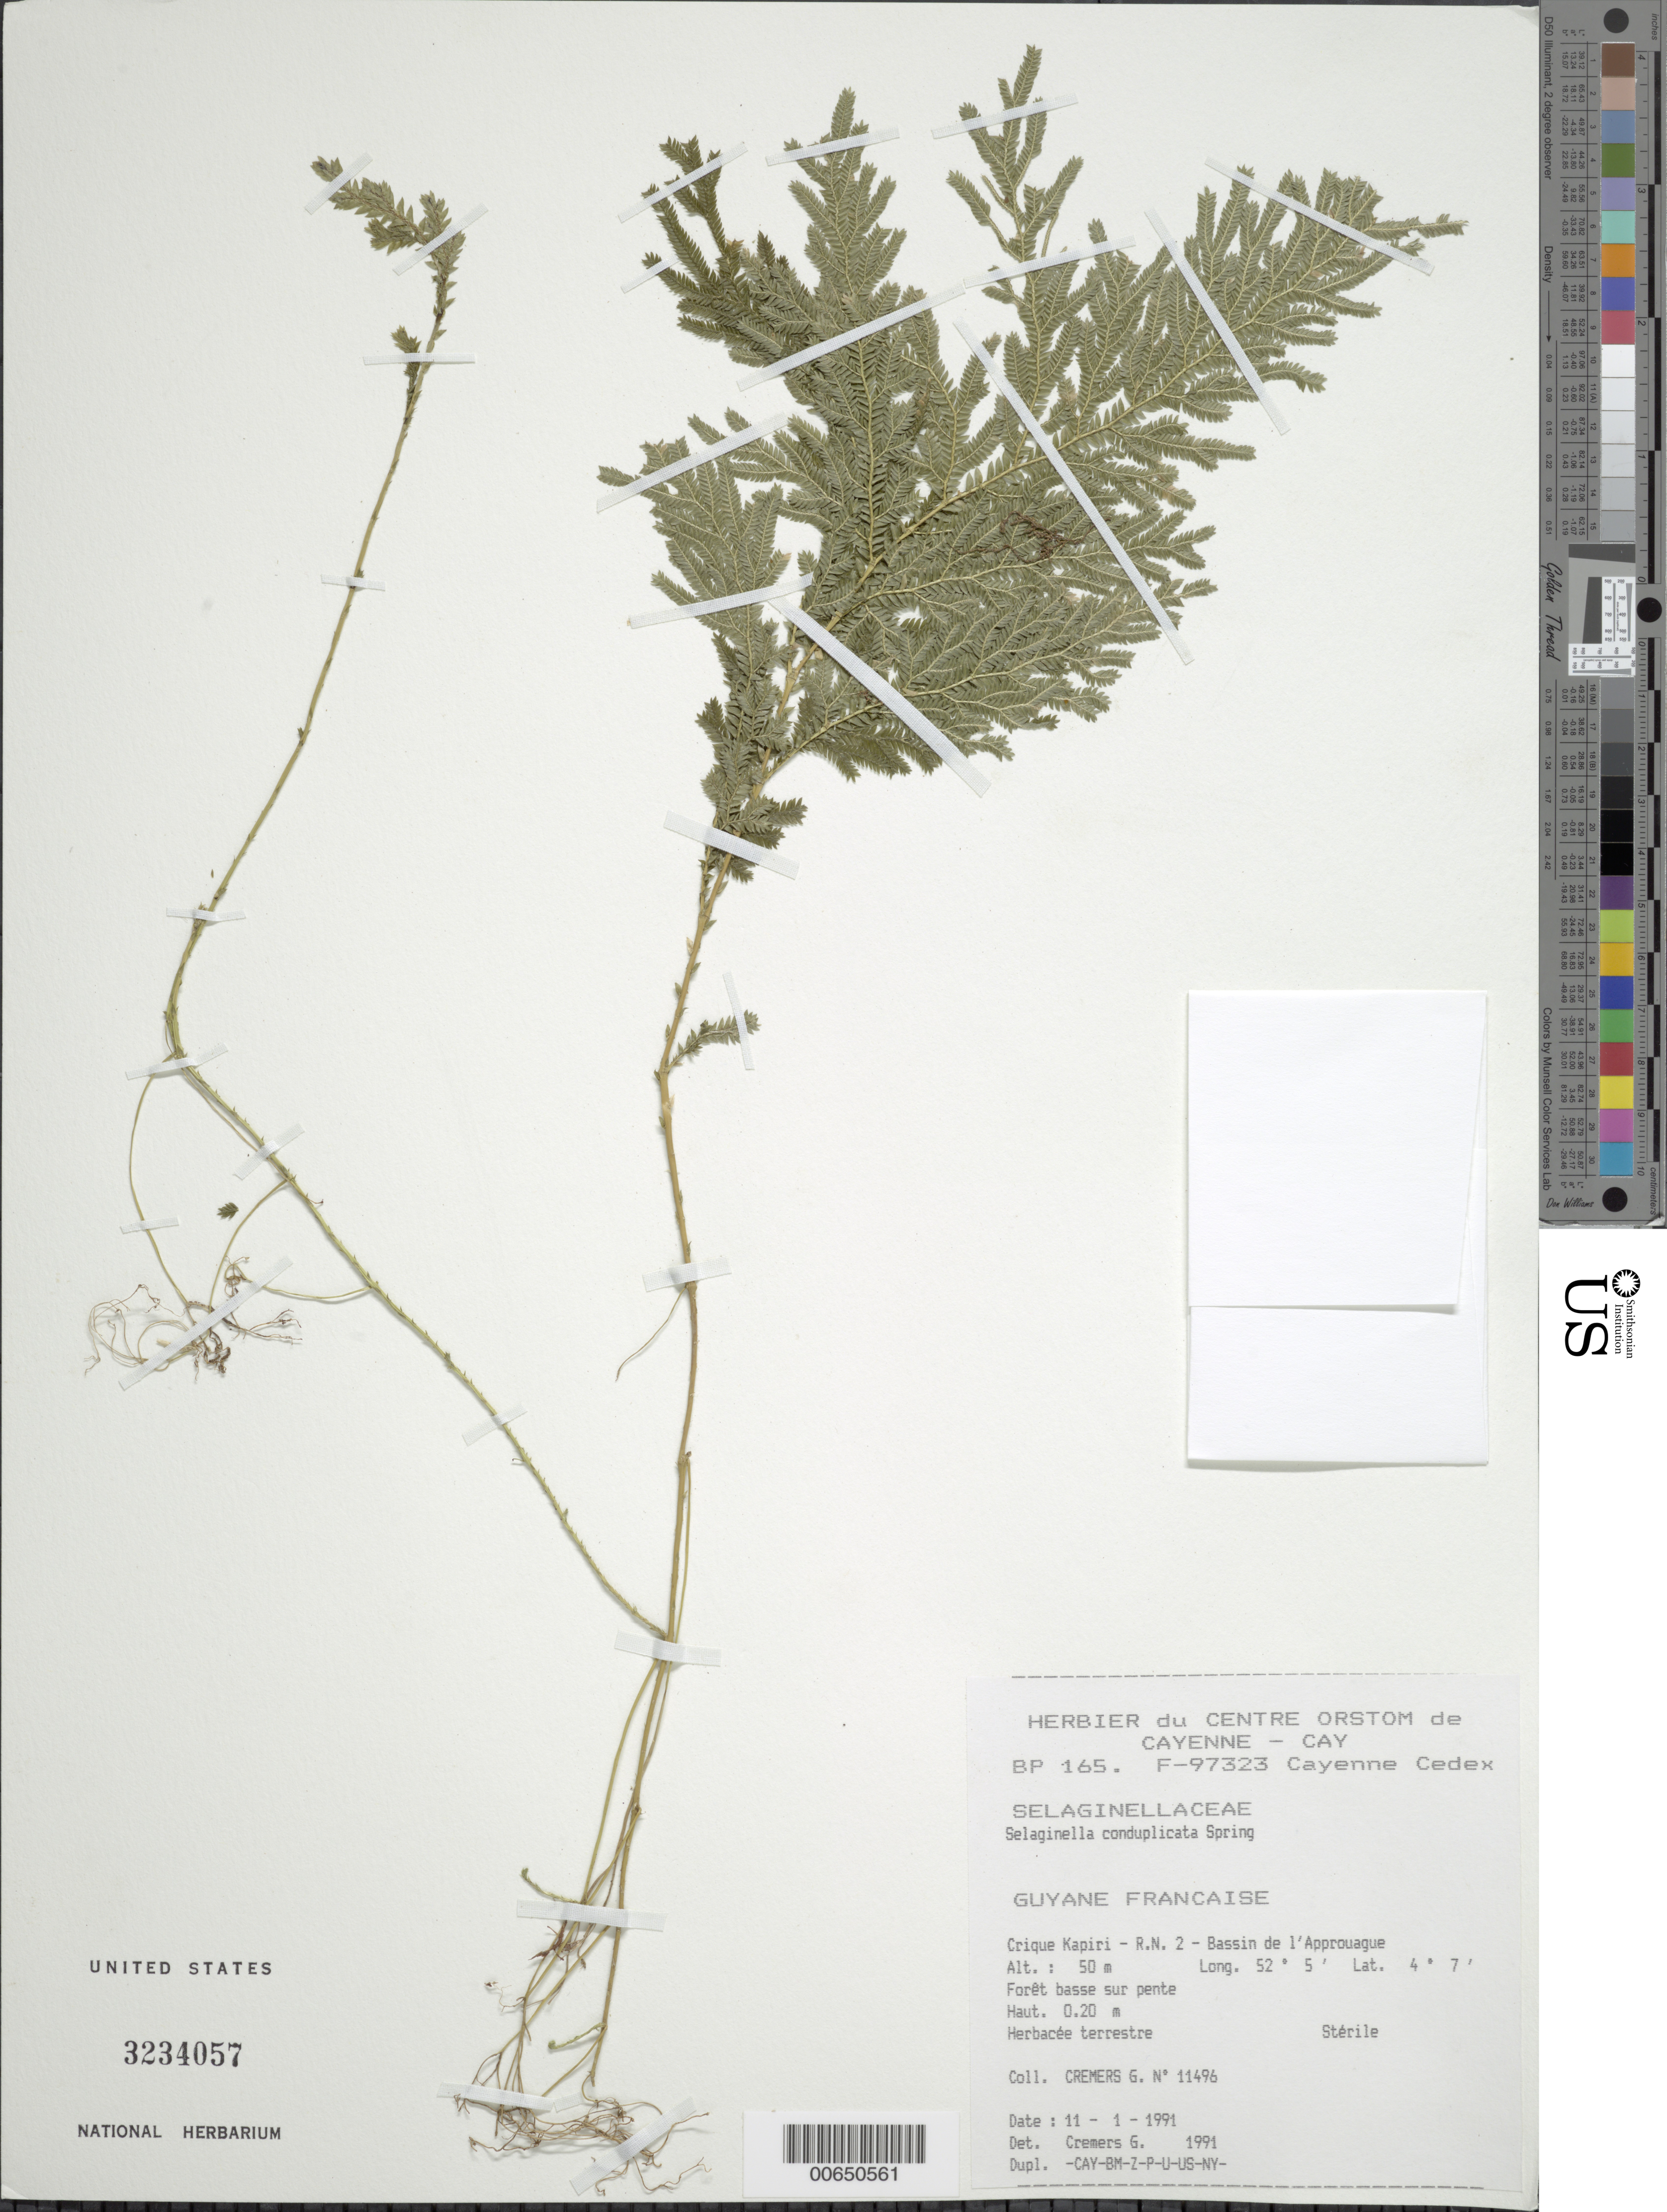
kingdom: Plantae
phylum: Tracheophyta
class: Lycopodiopsida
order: Selaginellales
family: Selaginellaceae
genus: Selaginella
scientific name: Selaginella conduplicata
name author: Spring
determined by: Cremers, Georges A.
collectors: G. Cremers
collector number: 11496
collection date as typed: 11-Jan-91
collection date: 1991-01-11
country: French Guiana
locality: Crique Kapiri, R.N. 2, Bassin de l'Approuague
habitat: Foret basse sur pente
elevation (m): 50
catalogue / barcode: US 3234057